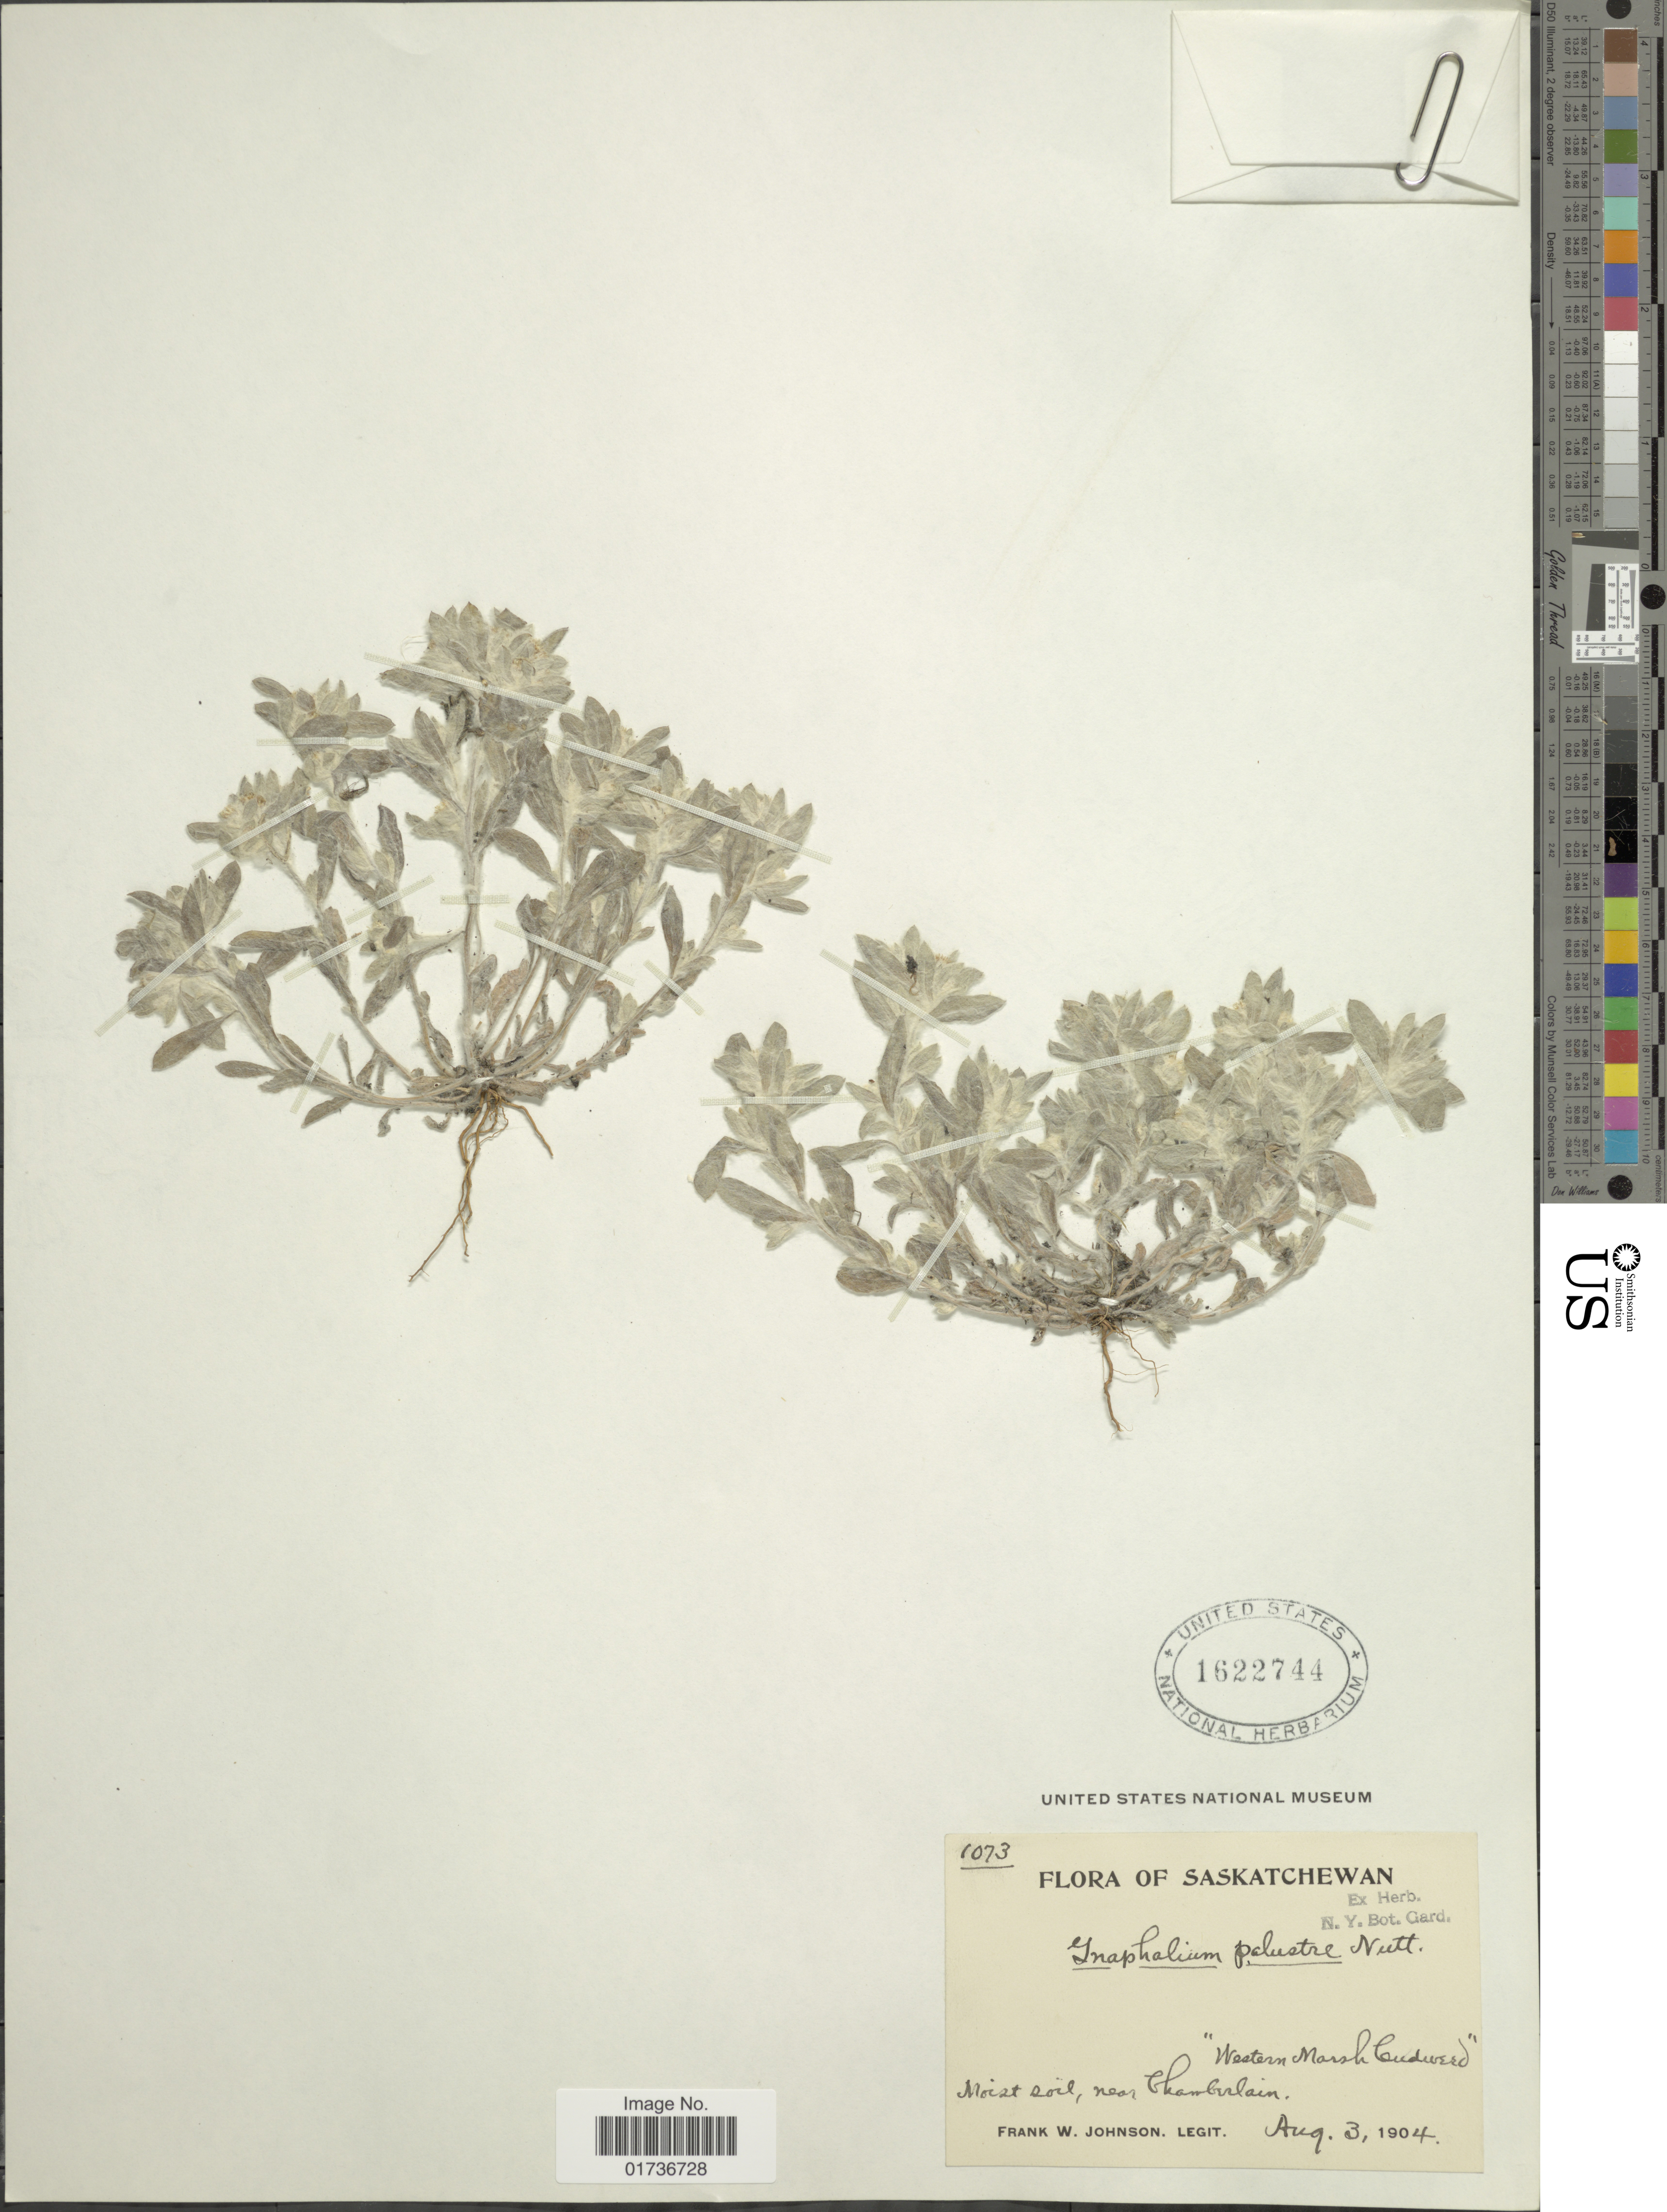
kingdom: Plantae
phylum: Tracheophyta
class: Magnoliopsida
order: Asterales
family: Asteraceae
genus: Gnaphalium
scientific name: Gnaphalium palustre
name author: Nutt.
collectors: F. W. Johnson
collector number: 1073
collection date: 1904-08-03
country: Canada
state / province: Saskatchewan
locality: Moist soil, near Chamberlain. 'Western Marsh Cudweed'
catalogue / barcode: US 1622744